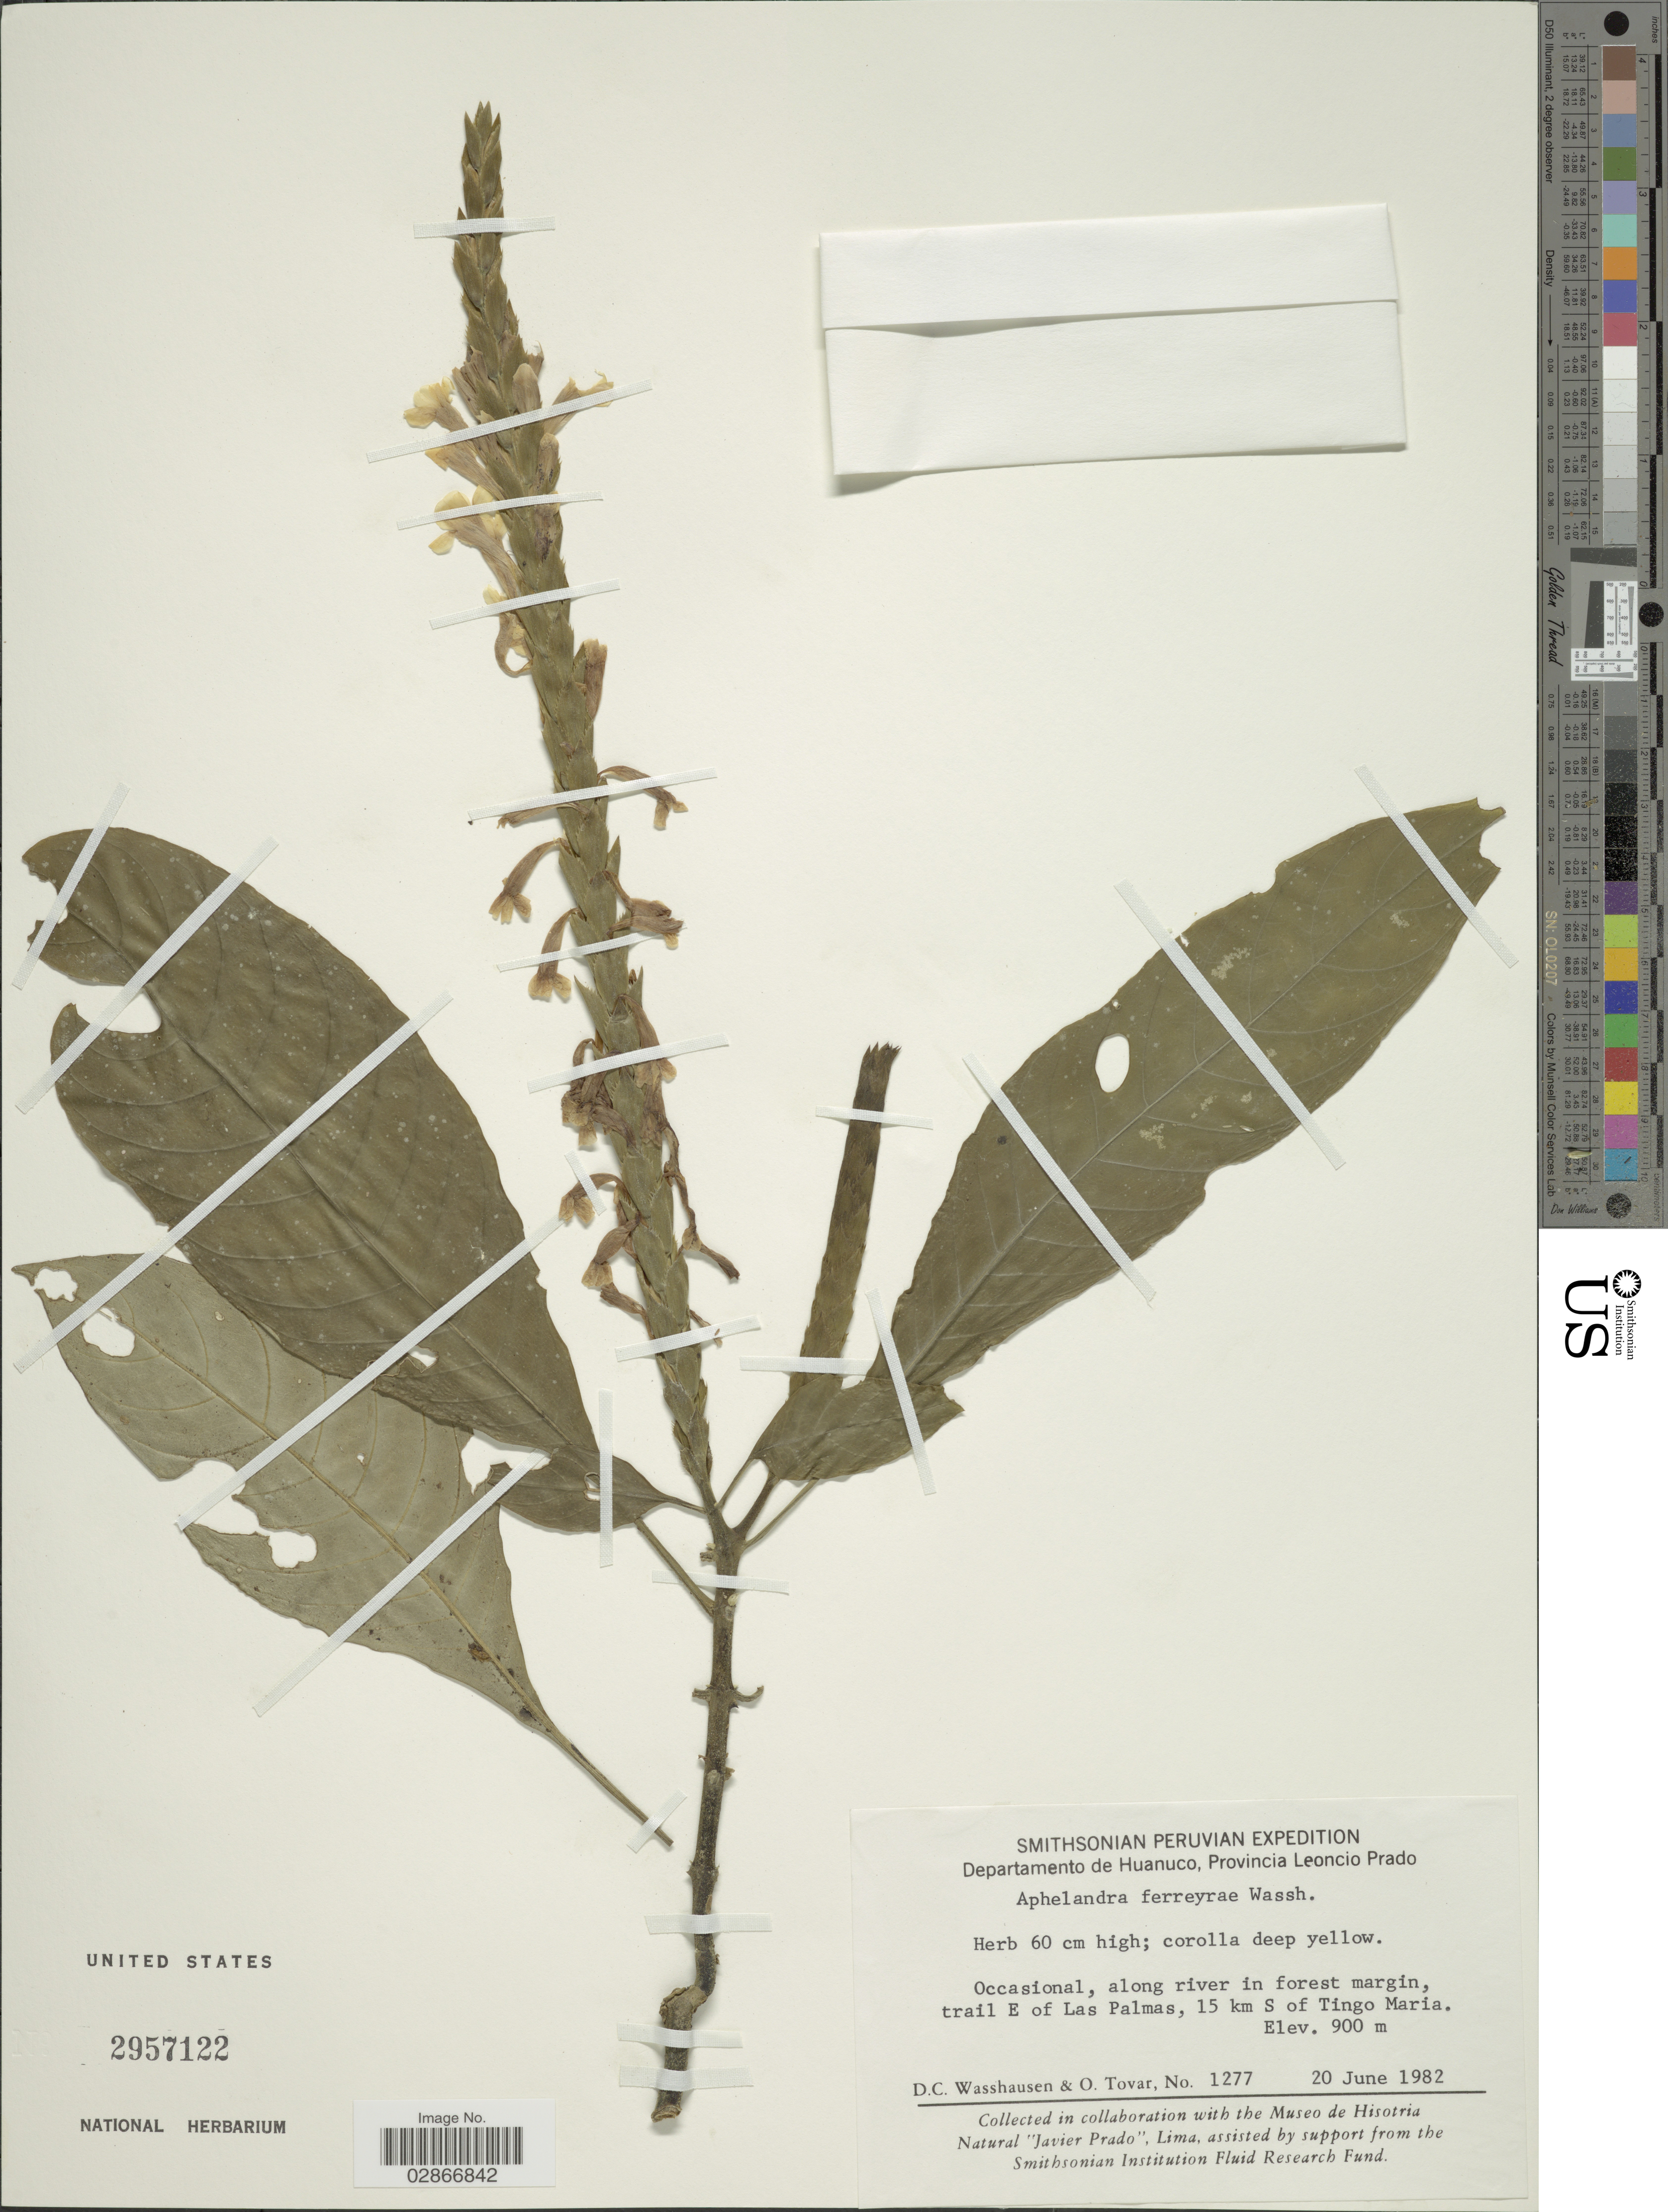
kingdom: Plantae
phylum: Tracheophyta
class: Magnoliopsida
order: Lamiales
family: Acanthaceae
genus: Aphelandra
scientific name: Aphelandra ferreyrae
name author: Wassh.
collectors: D. C. Wasshausen & Ó. Tovar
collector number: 1277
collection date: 1982-06-20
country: Peru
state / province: Huánuco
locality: Departamento de Huanuco, Provincia Leoncio Prado. Occasional, along river in forest margin, trail E of Las Palmas, 15 km S of Tingo Maria.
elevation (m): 900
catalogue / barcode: US 2957122